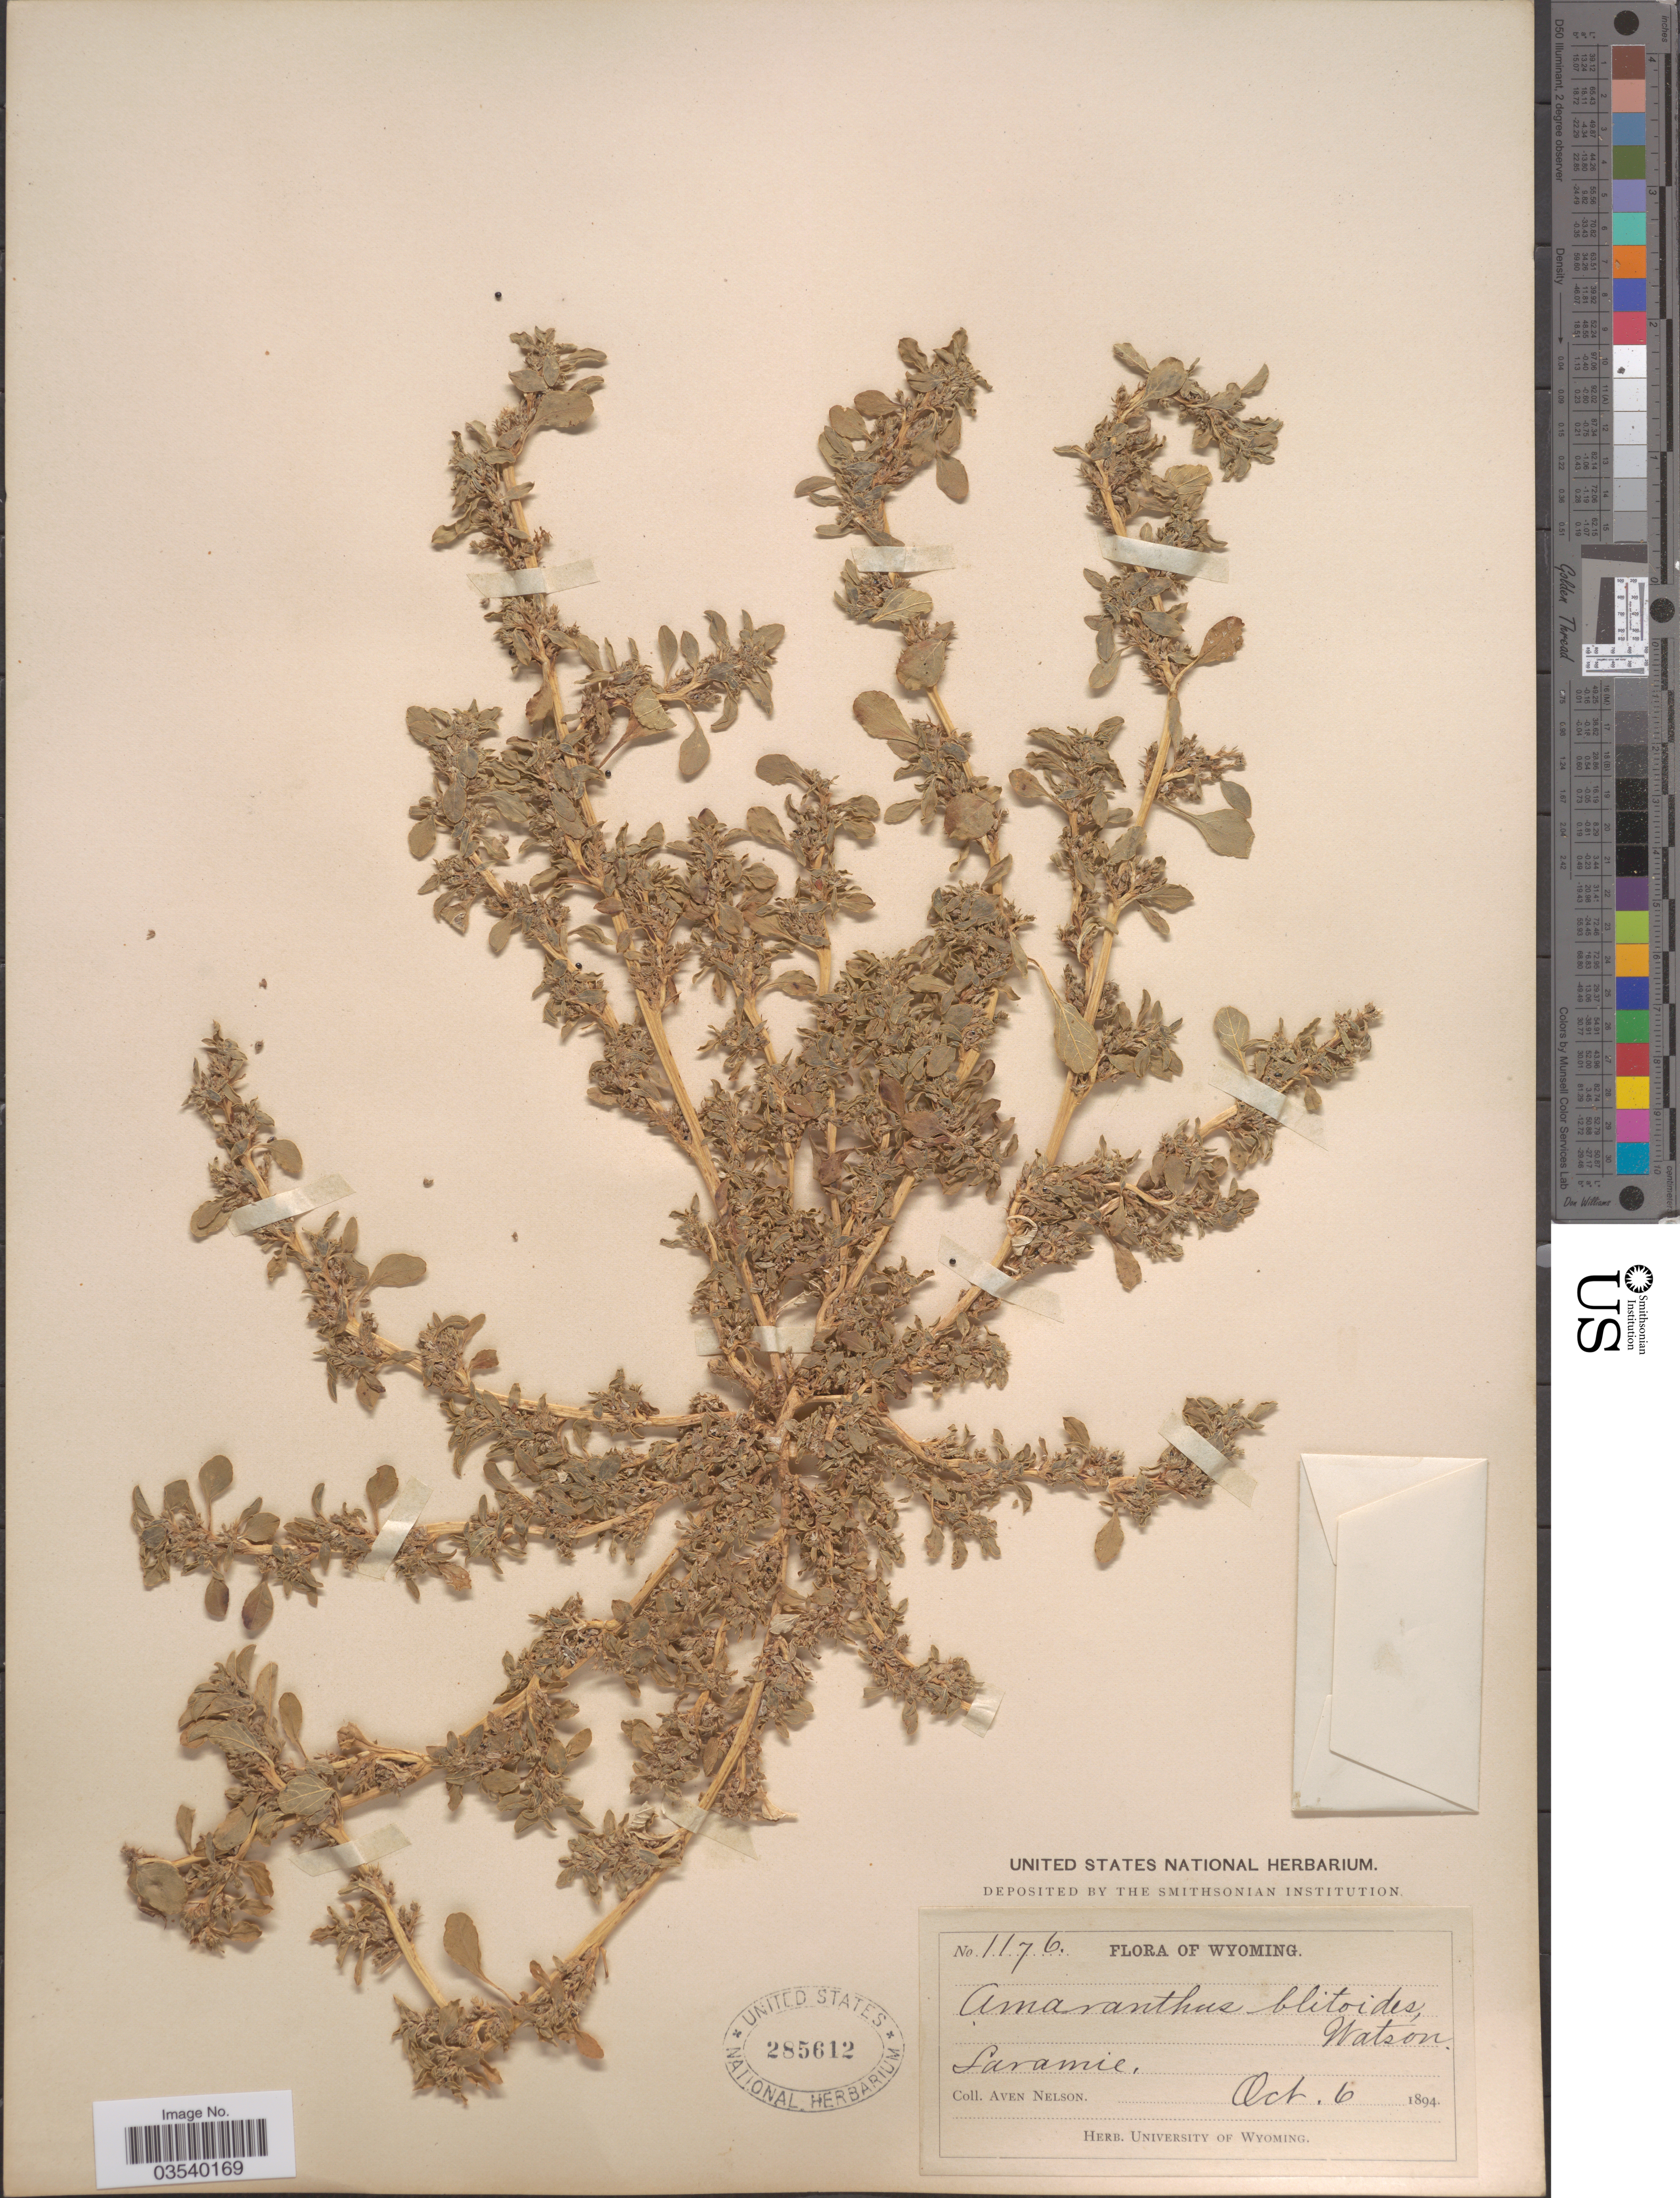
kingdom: Plantae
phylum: Tracheophyta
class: Magnoliopsida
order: Caryophyllales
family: Amaranthaceae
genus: Amaranthus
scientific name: Amaranthus blitoides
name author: S. Watson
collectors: A. Nelson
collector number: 1176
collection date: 1894-10-06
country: United States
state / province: Wyoming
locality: Laramie.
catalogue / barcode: US 285612